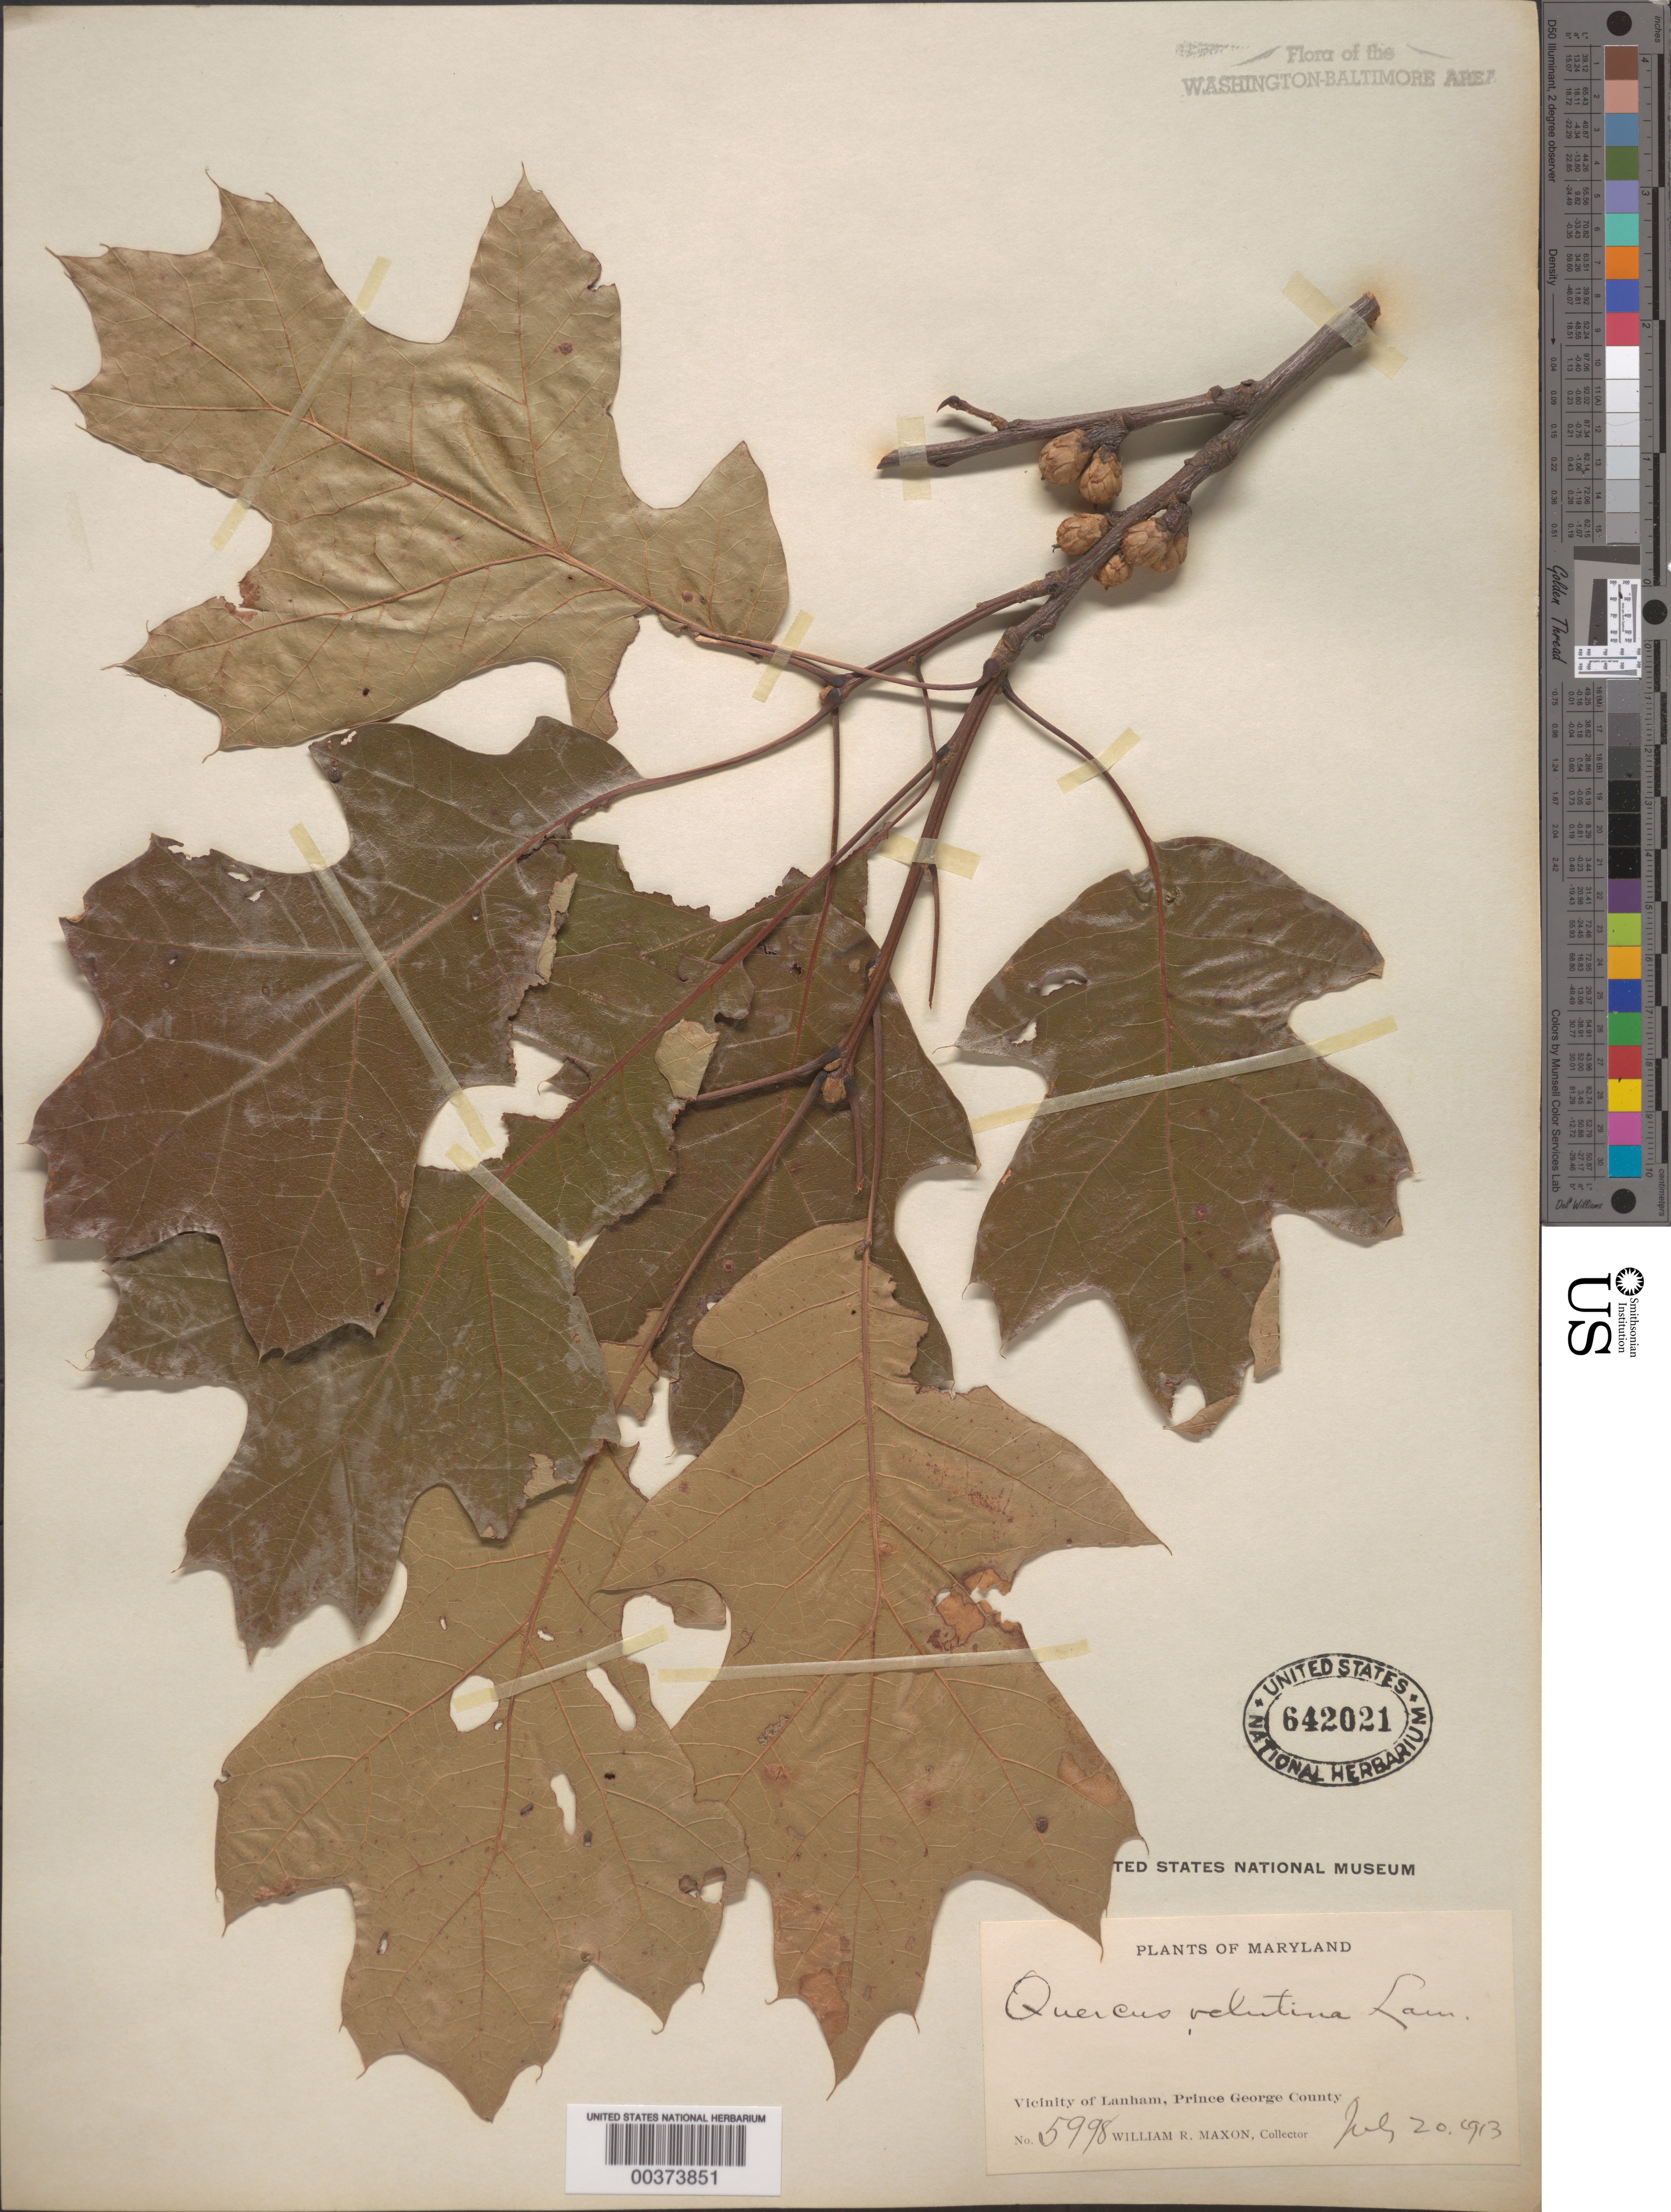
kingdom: Plantae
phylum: Tracheophyta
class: Magnoliopsida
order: Fagales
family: Fagaceae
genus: Quercus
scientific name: Quercus velutina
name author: Lam.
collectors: W. R. Maxon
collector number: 5998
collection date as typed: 20 Jul 1913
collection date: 1913-07-20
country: United States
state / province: Maryland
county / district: Prince George's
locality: Lanham vicinity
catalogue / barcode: US 642021